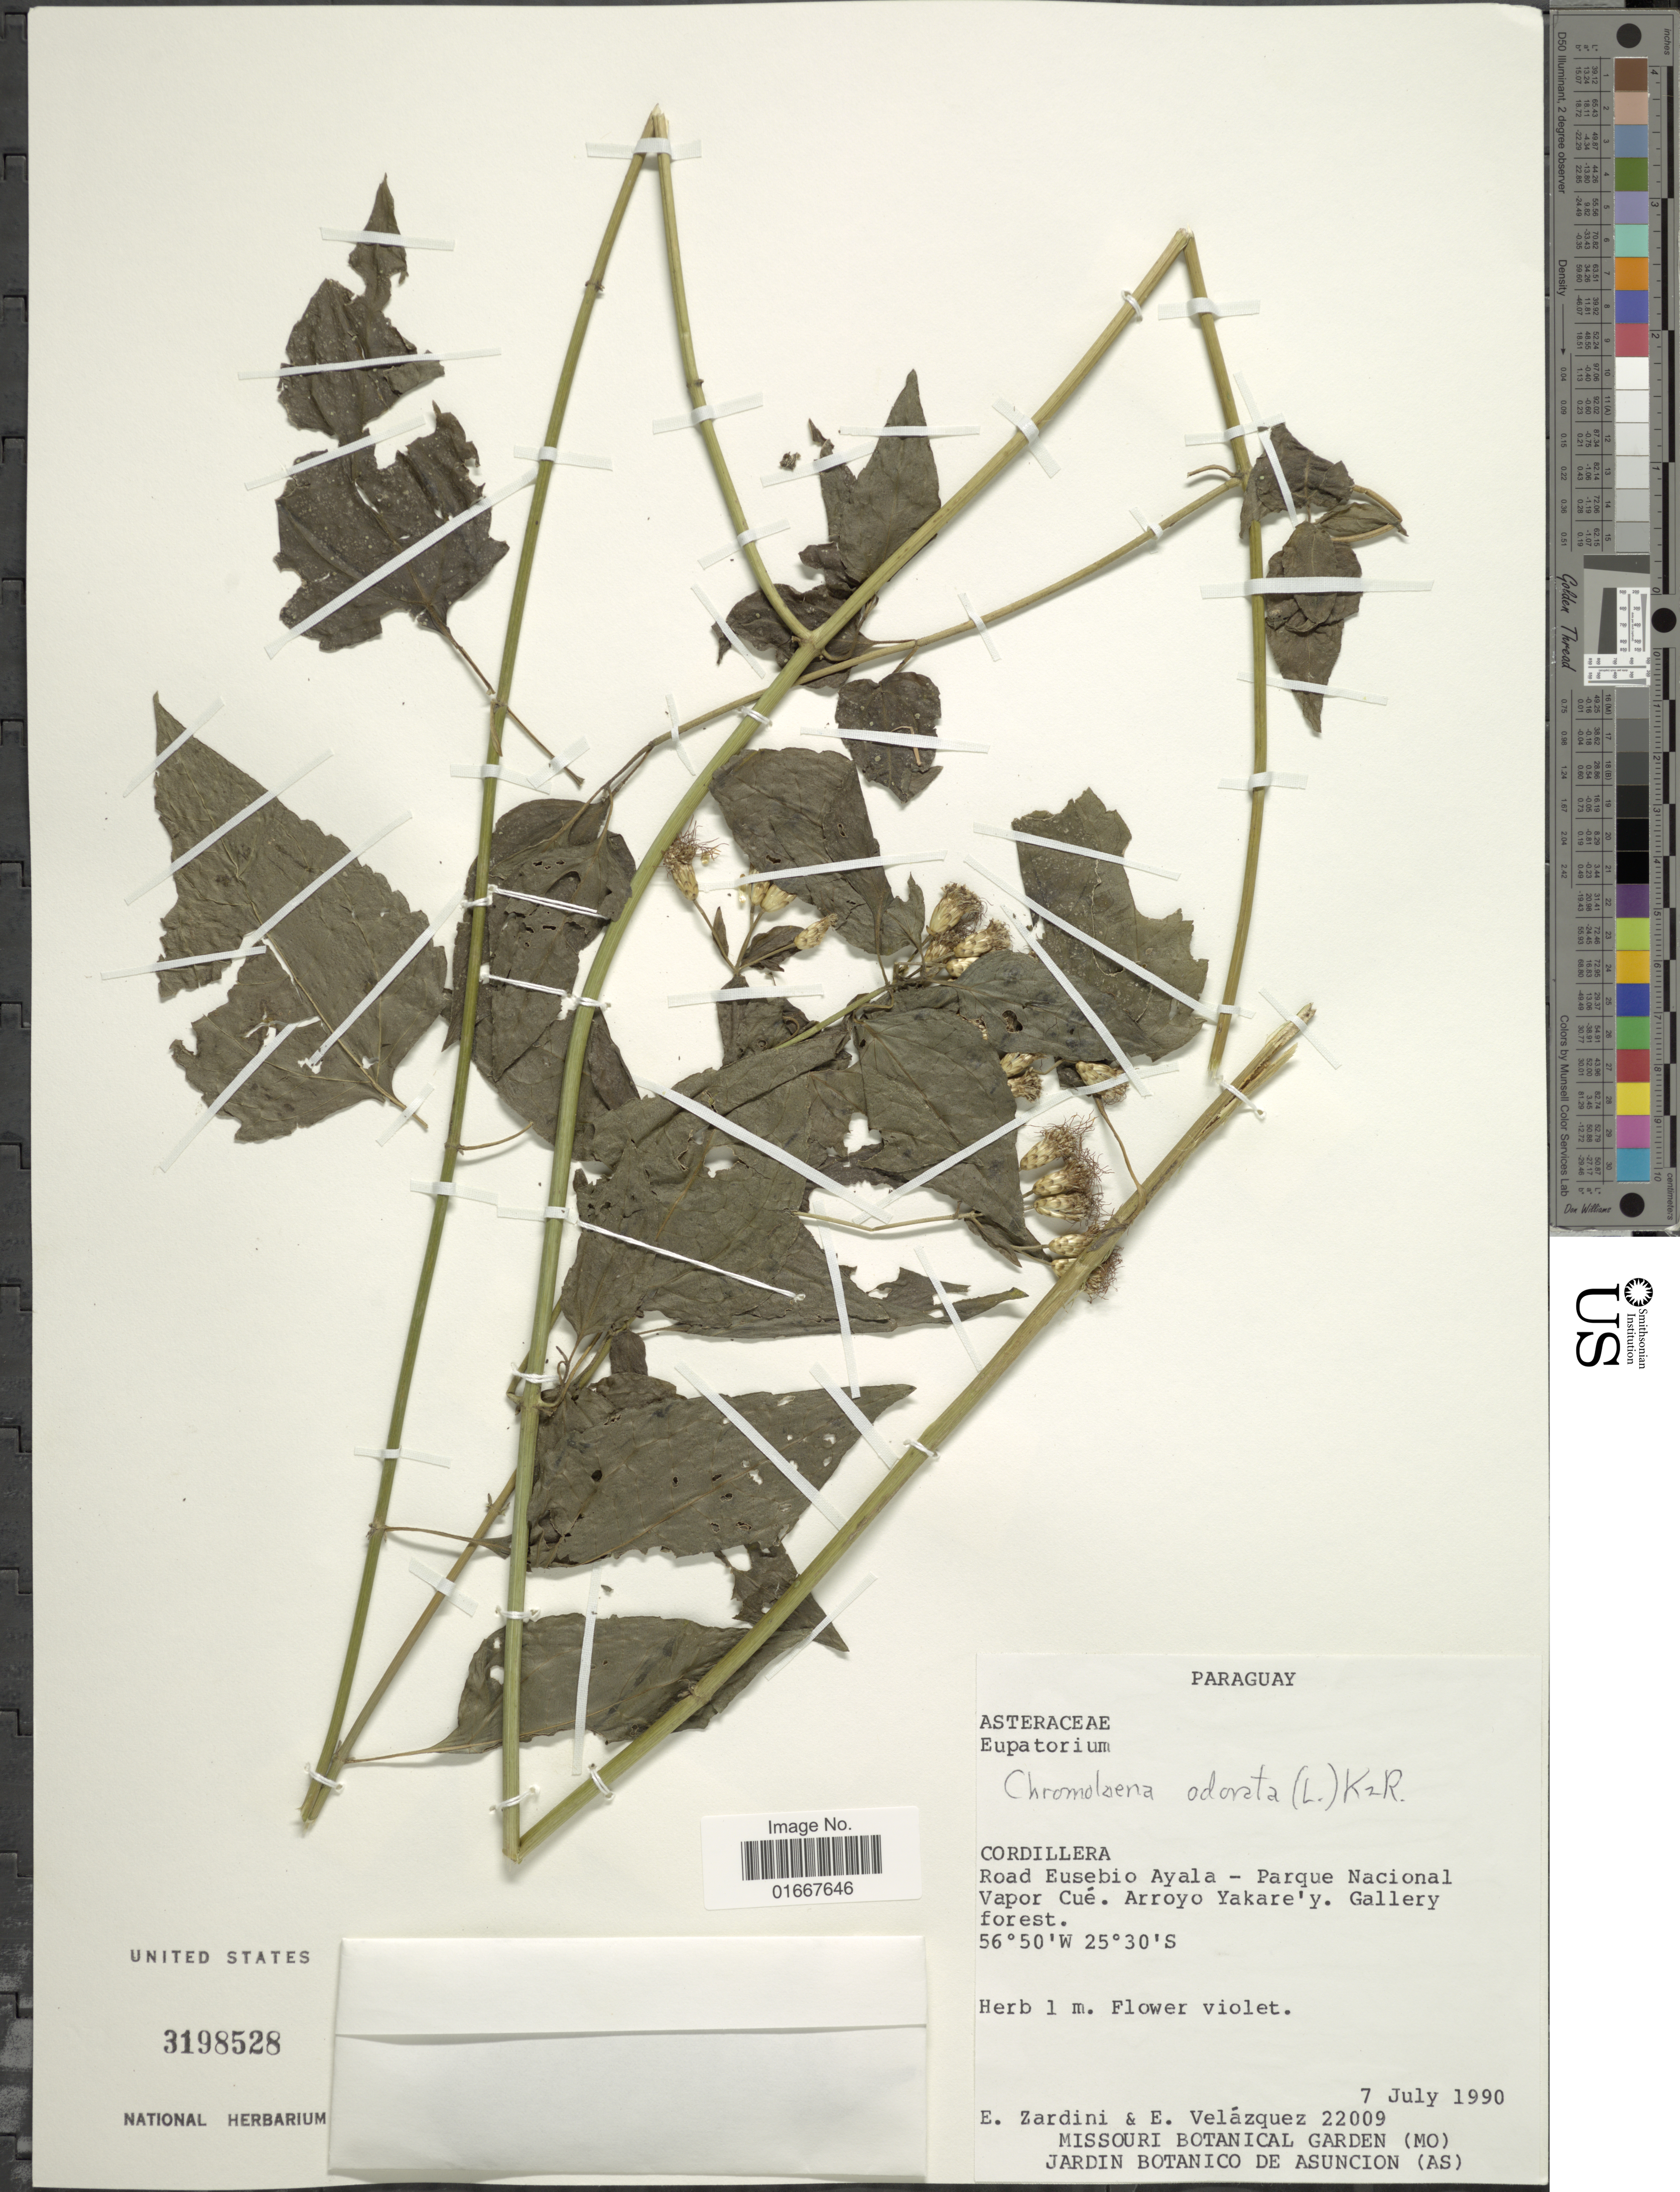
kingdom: Plantae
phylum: Tracheophyta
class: Magnoliopsida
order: Asterales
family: Asteraceae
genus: Chromolaena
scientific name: Chromolaena odorata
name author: (L.) R.M. King & H. Rob.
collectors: E. M. Zardini & E. Velazquez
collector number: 22009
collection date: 1990-07-07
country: Paraguay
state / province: Cordillera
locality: Road Eusebio Ayala - Parque Nacional Vapor Cué. Arroyo Yakare'y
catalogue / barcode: US 3198528